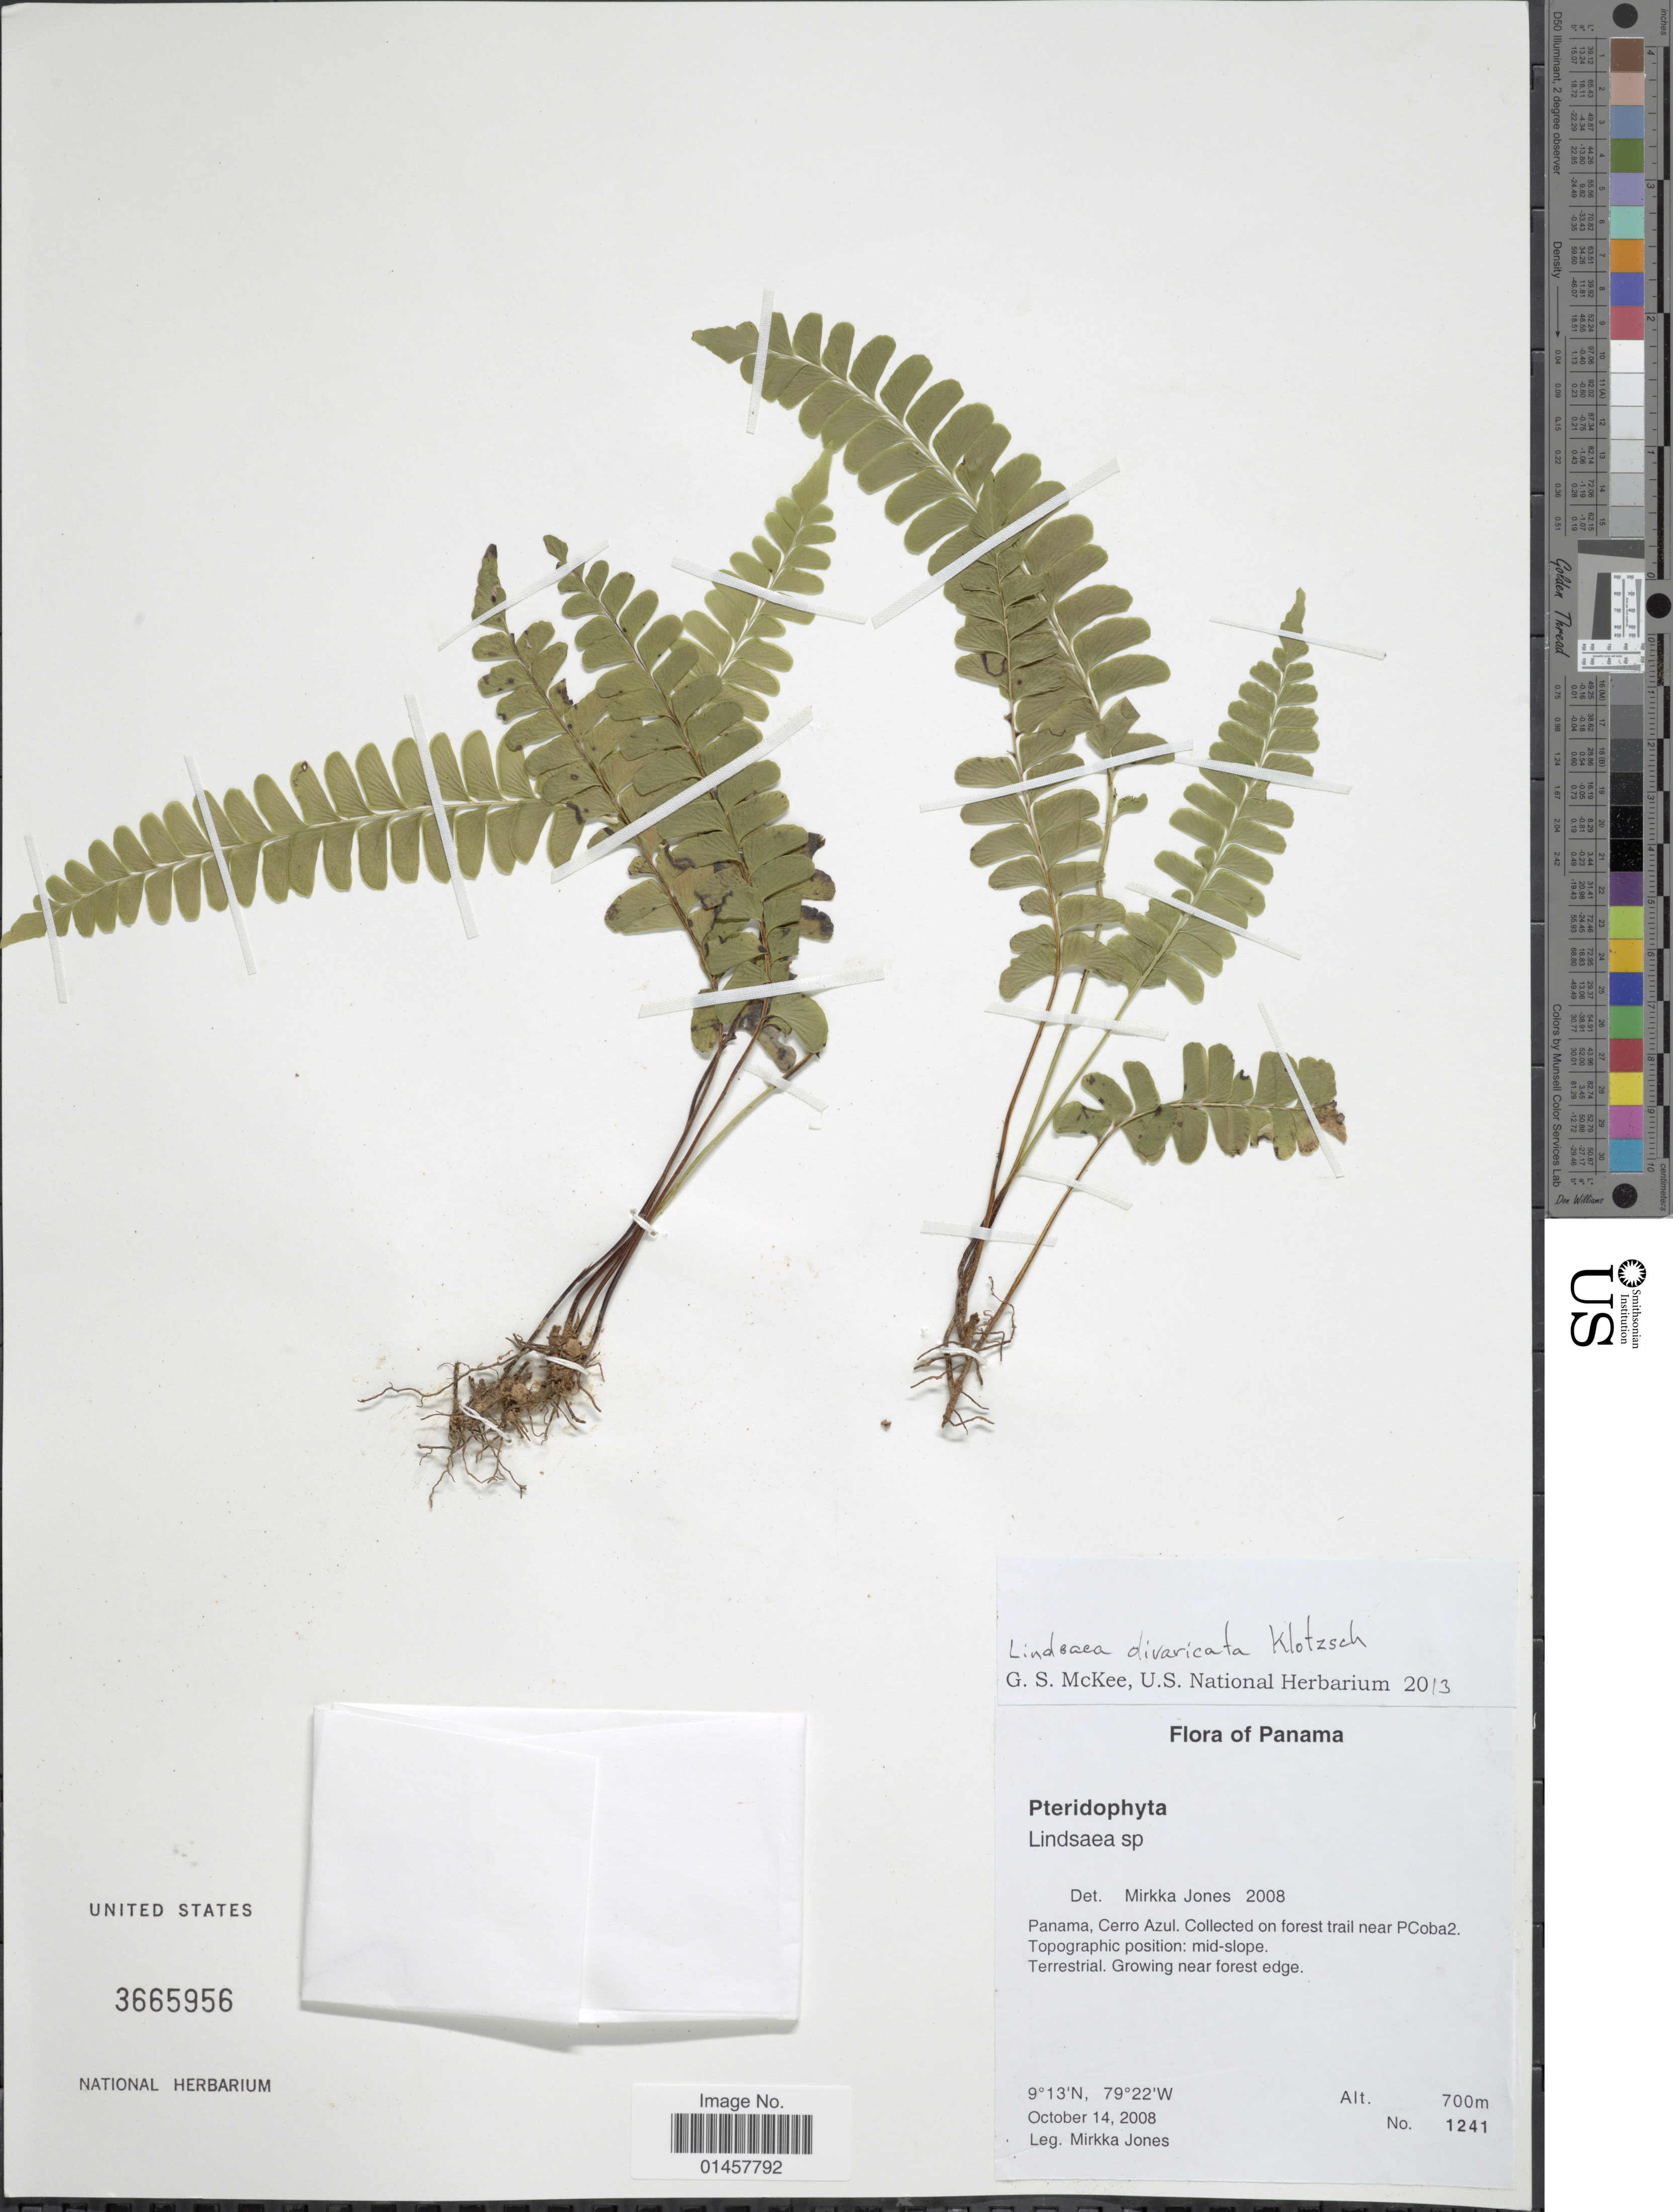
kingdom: Plantae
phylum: Tracheophyta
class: Polypodiopsida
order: Polypodiales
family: Lindsaeaceae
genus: Lindsaea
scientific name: Lindsaea divaricata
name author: Klotzsch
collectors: M. Jones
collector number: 1241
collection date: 2008-10-14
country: Panama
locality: Panama, Cerro Azul, on forest trail near PCoba2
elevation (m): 700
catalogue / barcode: US 3665956